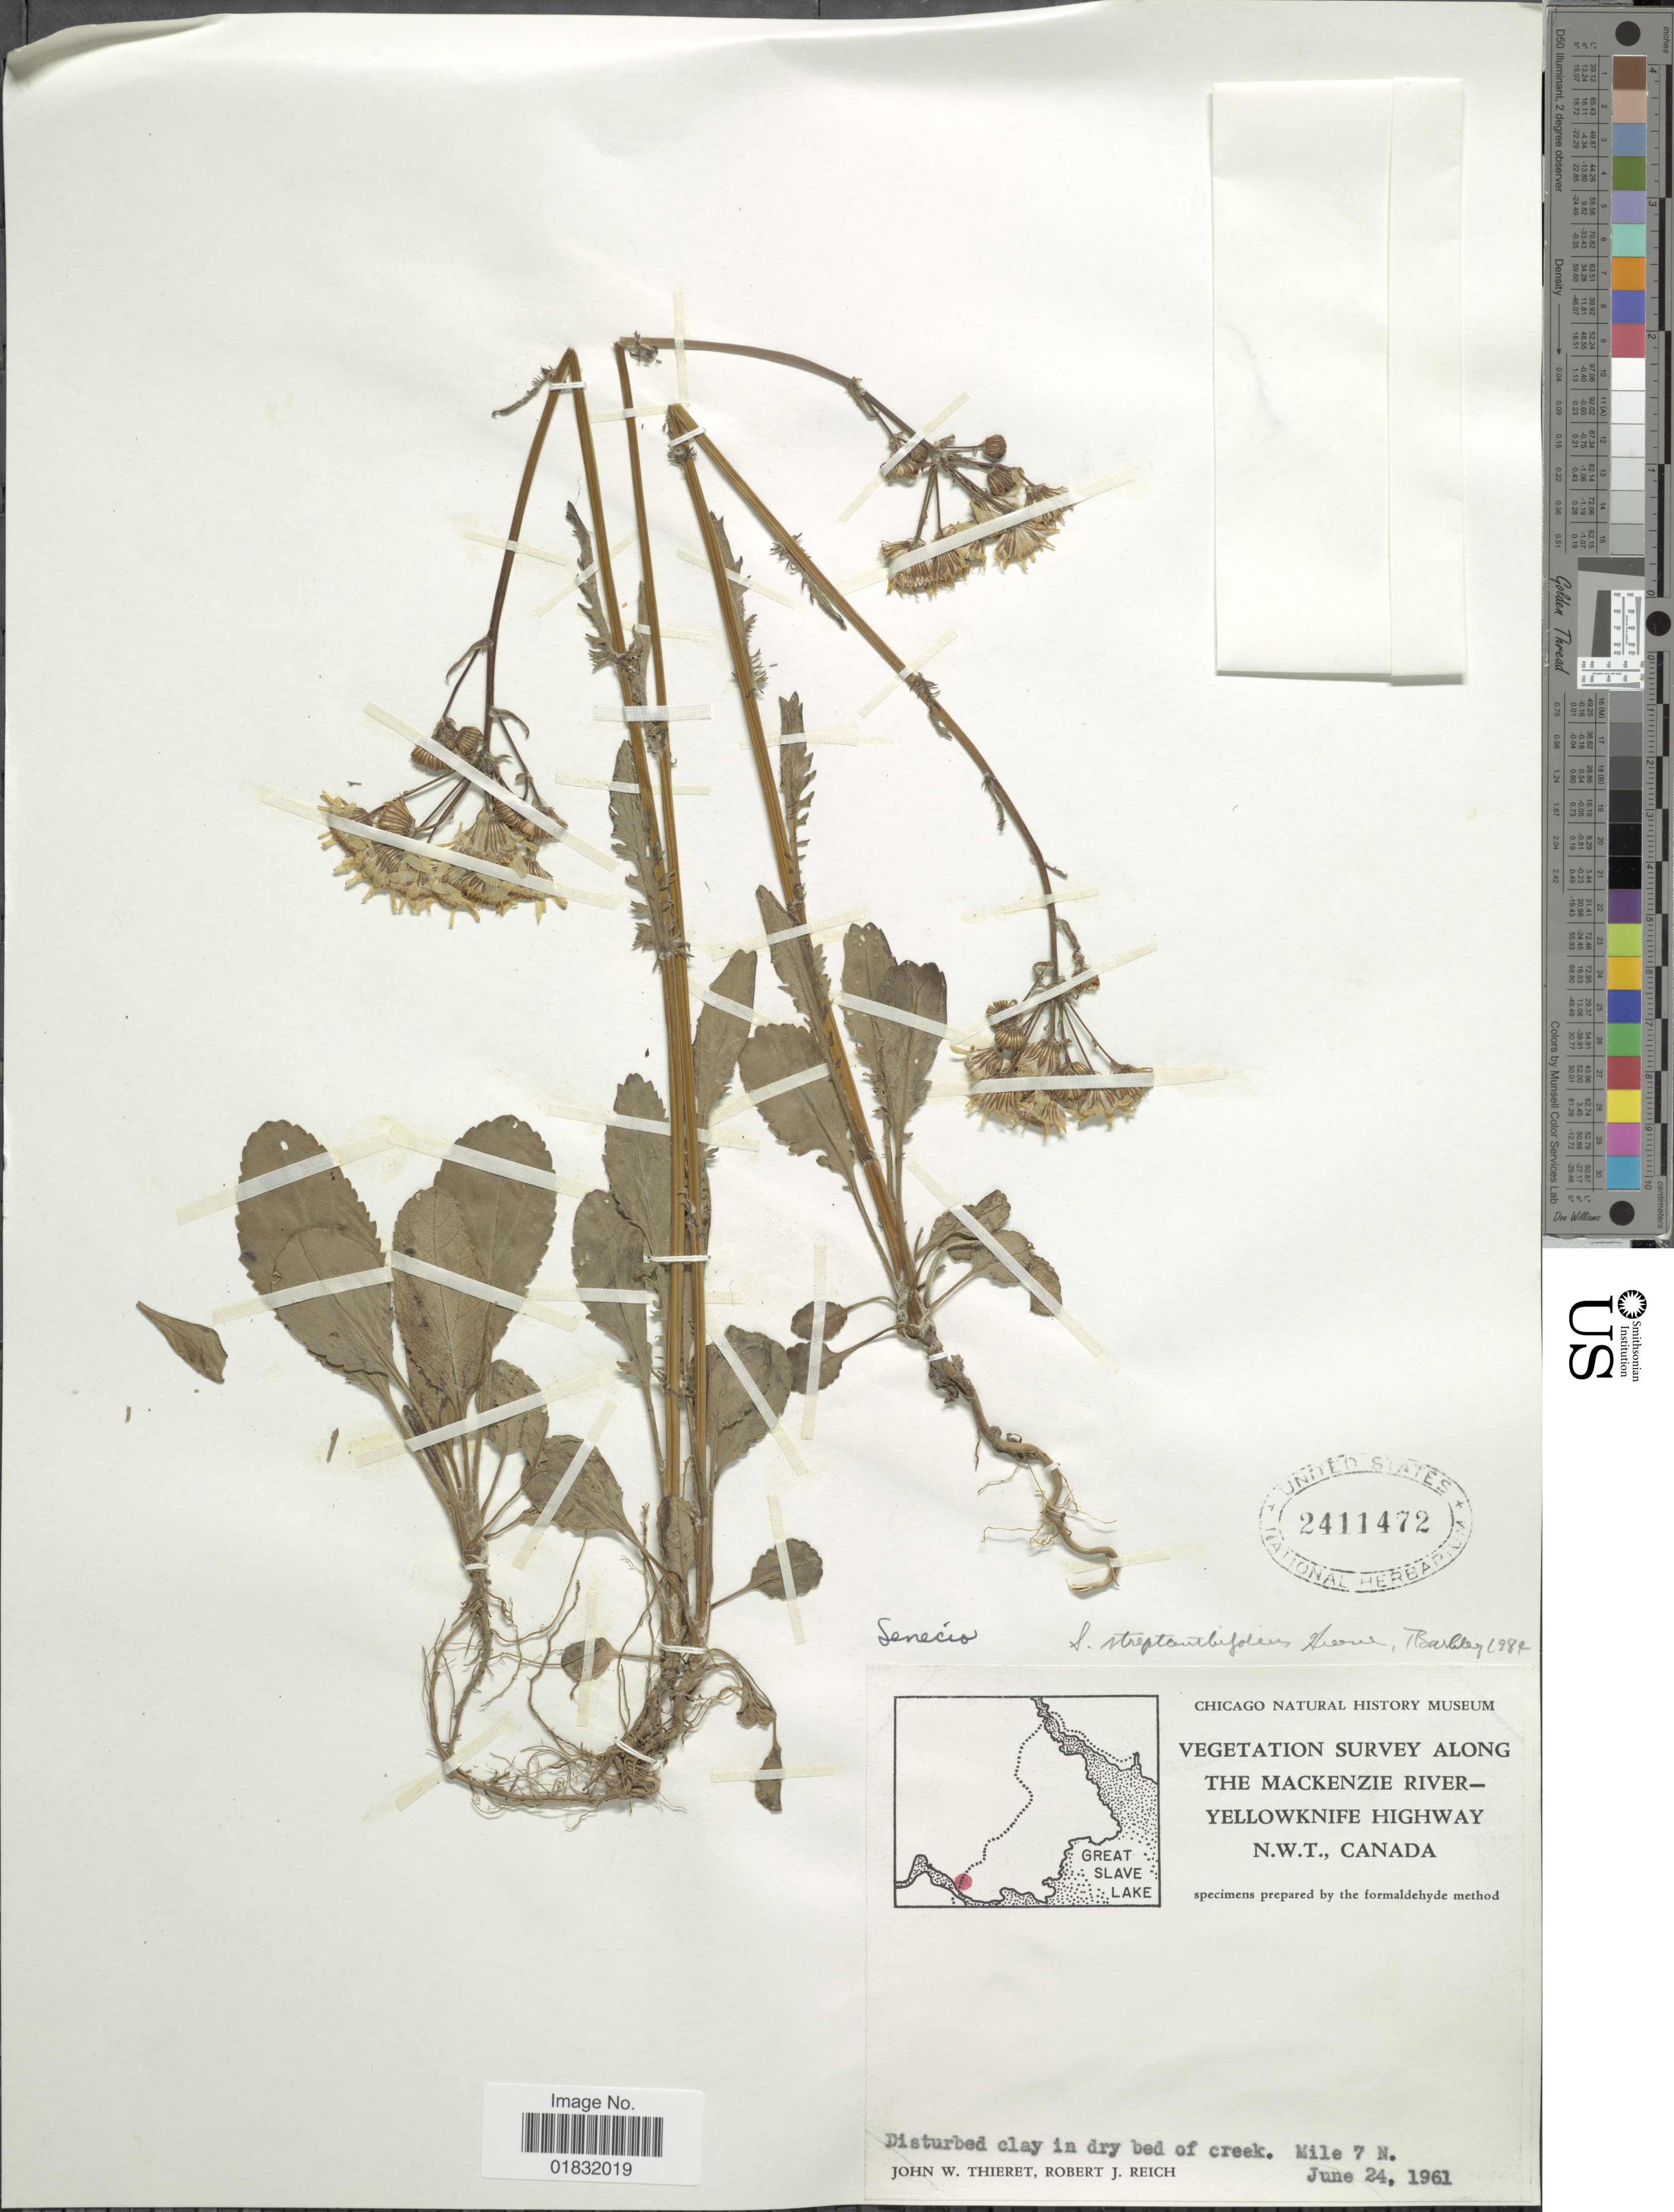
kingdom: Plantae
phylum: Tracheophyta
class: Magnoliopsida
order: Asterales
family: Asteraceae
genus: Packera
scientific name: Packera streptanthifolia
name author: (Greene) W.A. Weber & Á. Löve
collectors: J. W. Thieret & R. Reich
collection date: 1961-06-24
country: Canada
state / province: Northwest Territories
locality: Vegetation Survey along The Mackenzie River-Yellowknife Highway, Disturbed clay in dry bed of creek. Mile 7 N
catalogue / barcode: US 2411472